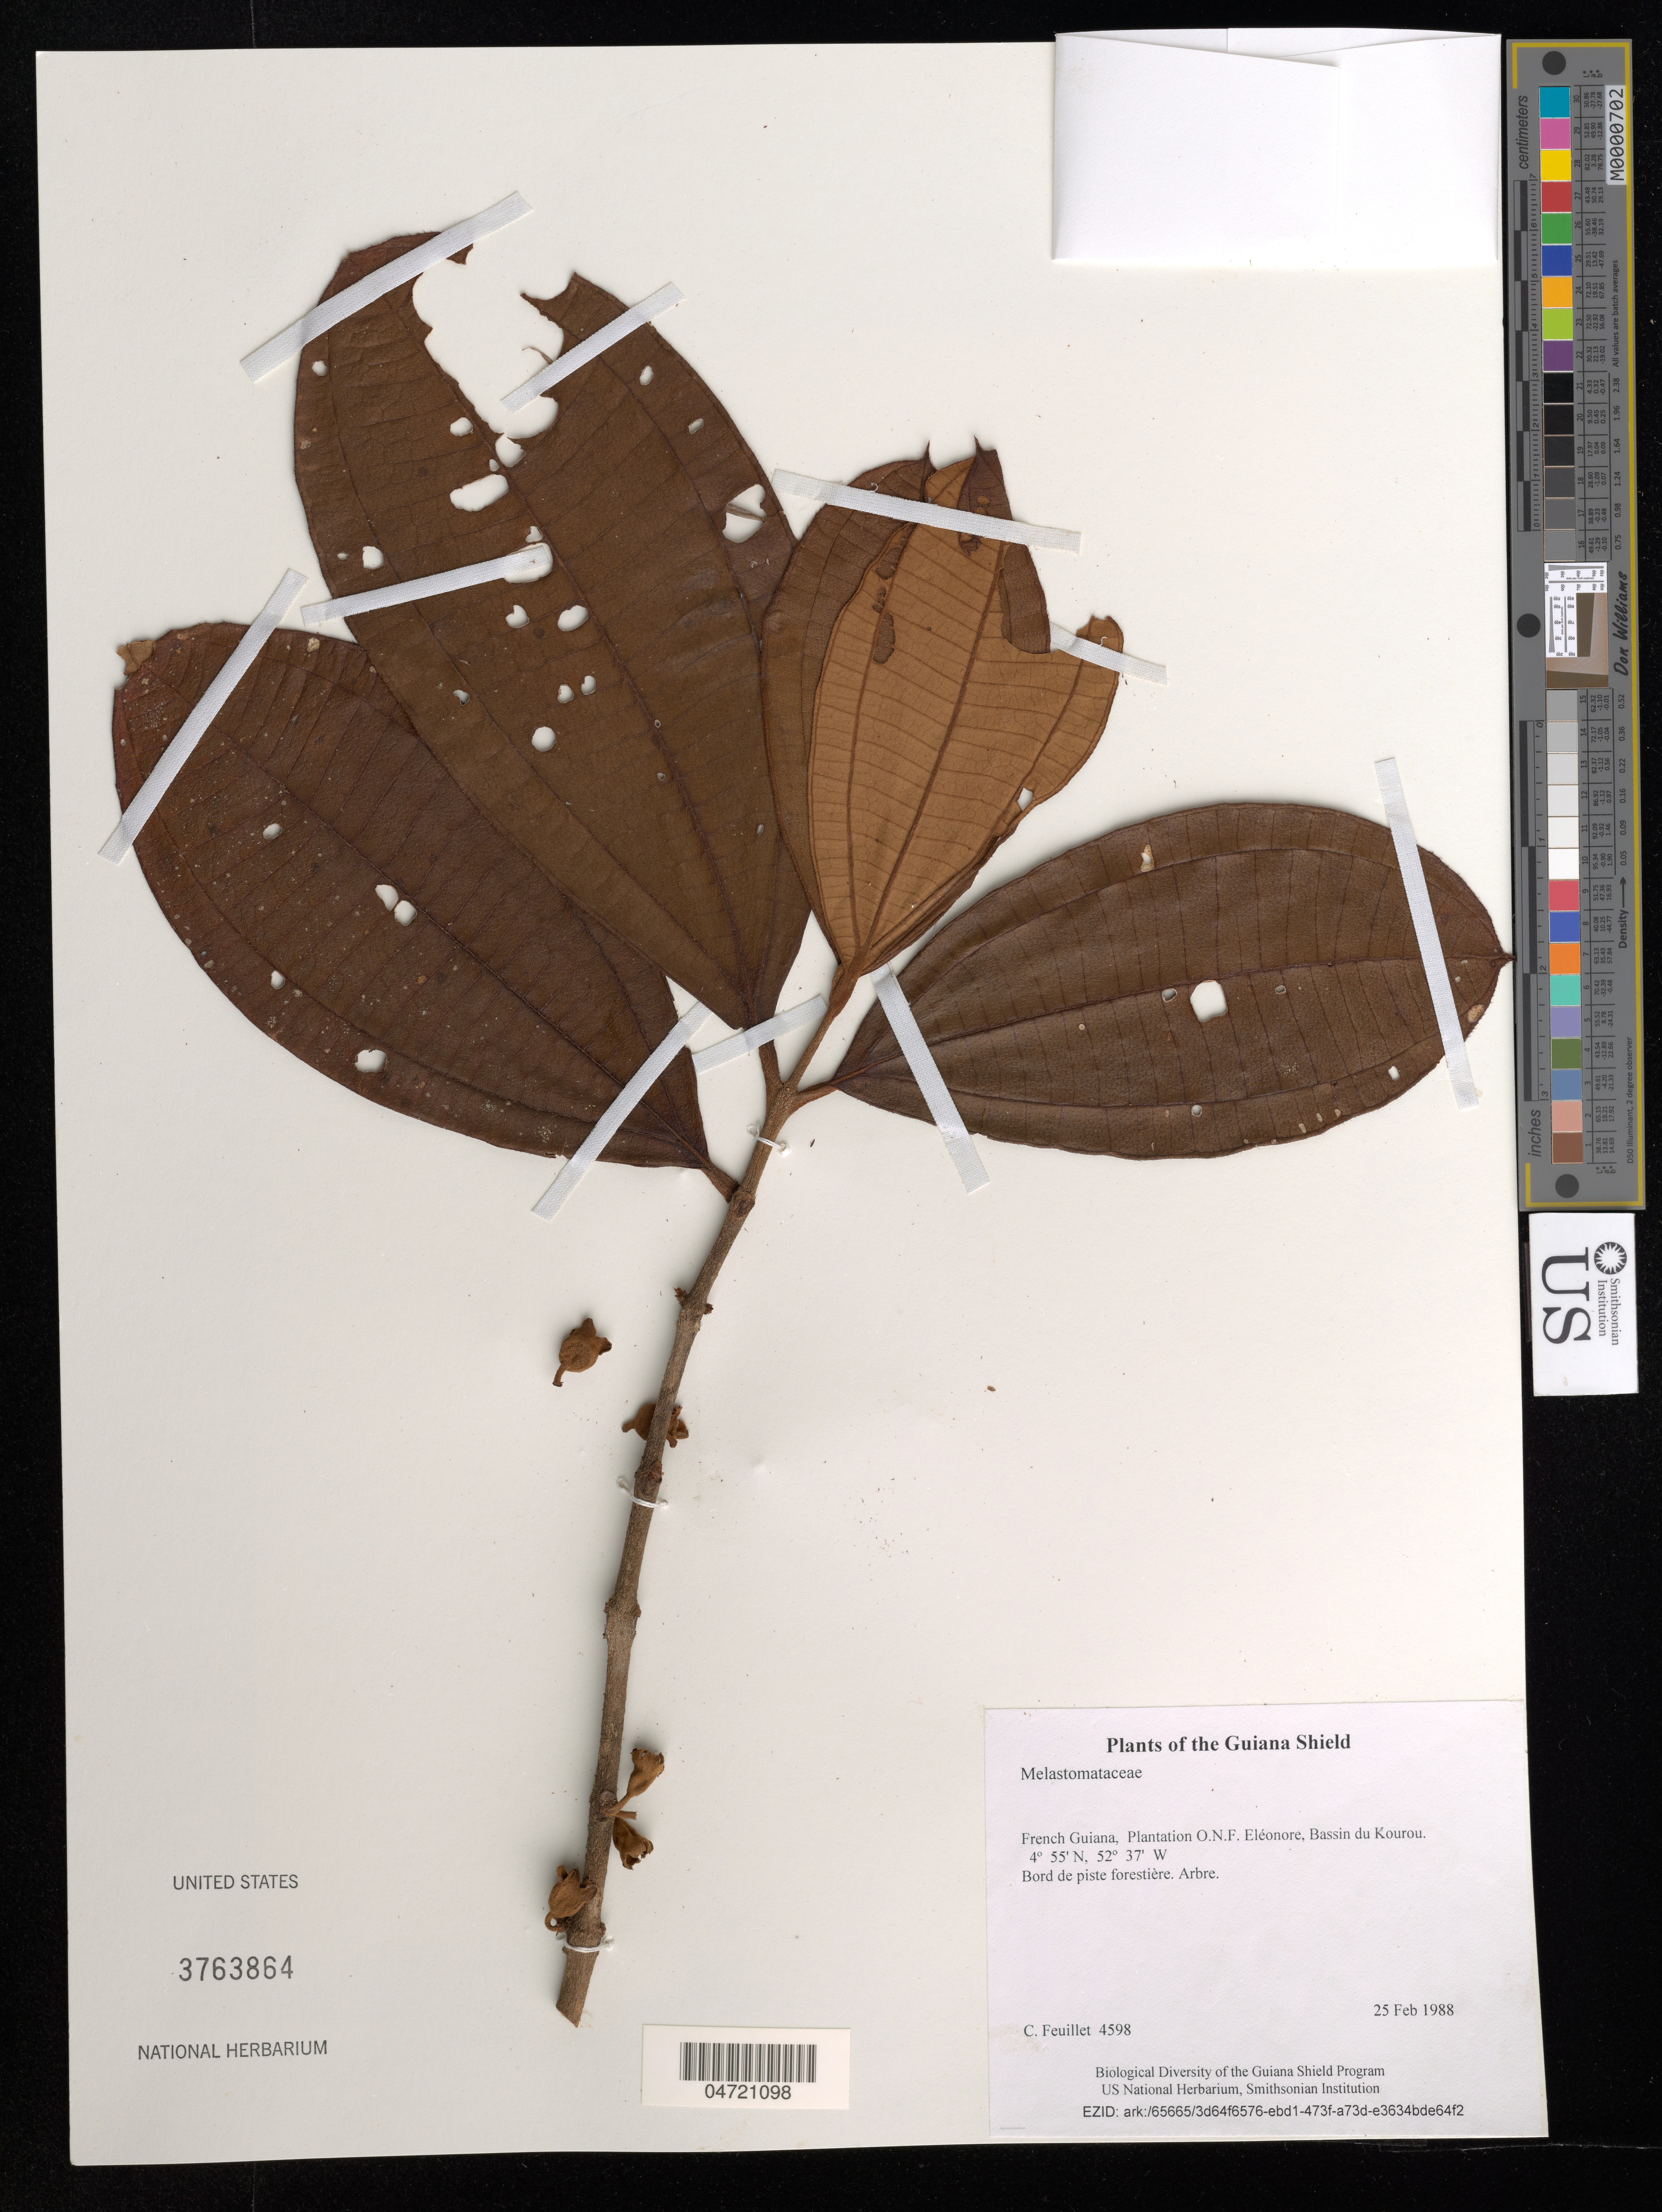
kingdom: Plantae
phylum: Tracheophyta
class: Magnoliopsida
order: Myrtales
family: Melastomataceae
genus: Henriettea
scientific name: Henriettea sp.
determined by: Michelangeli, F. A.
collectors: C. Feuillet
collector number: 4598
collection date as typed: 25 Feb 1988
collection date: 1988-02-25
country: French Guiana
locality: Plantation O.N.F. Eléonore, Bassin du Kourou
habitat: Bord de piste forestière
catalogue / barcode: US 3763864